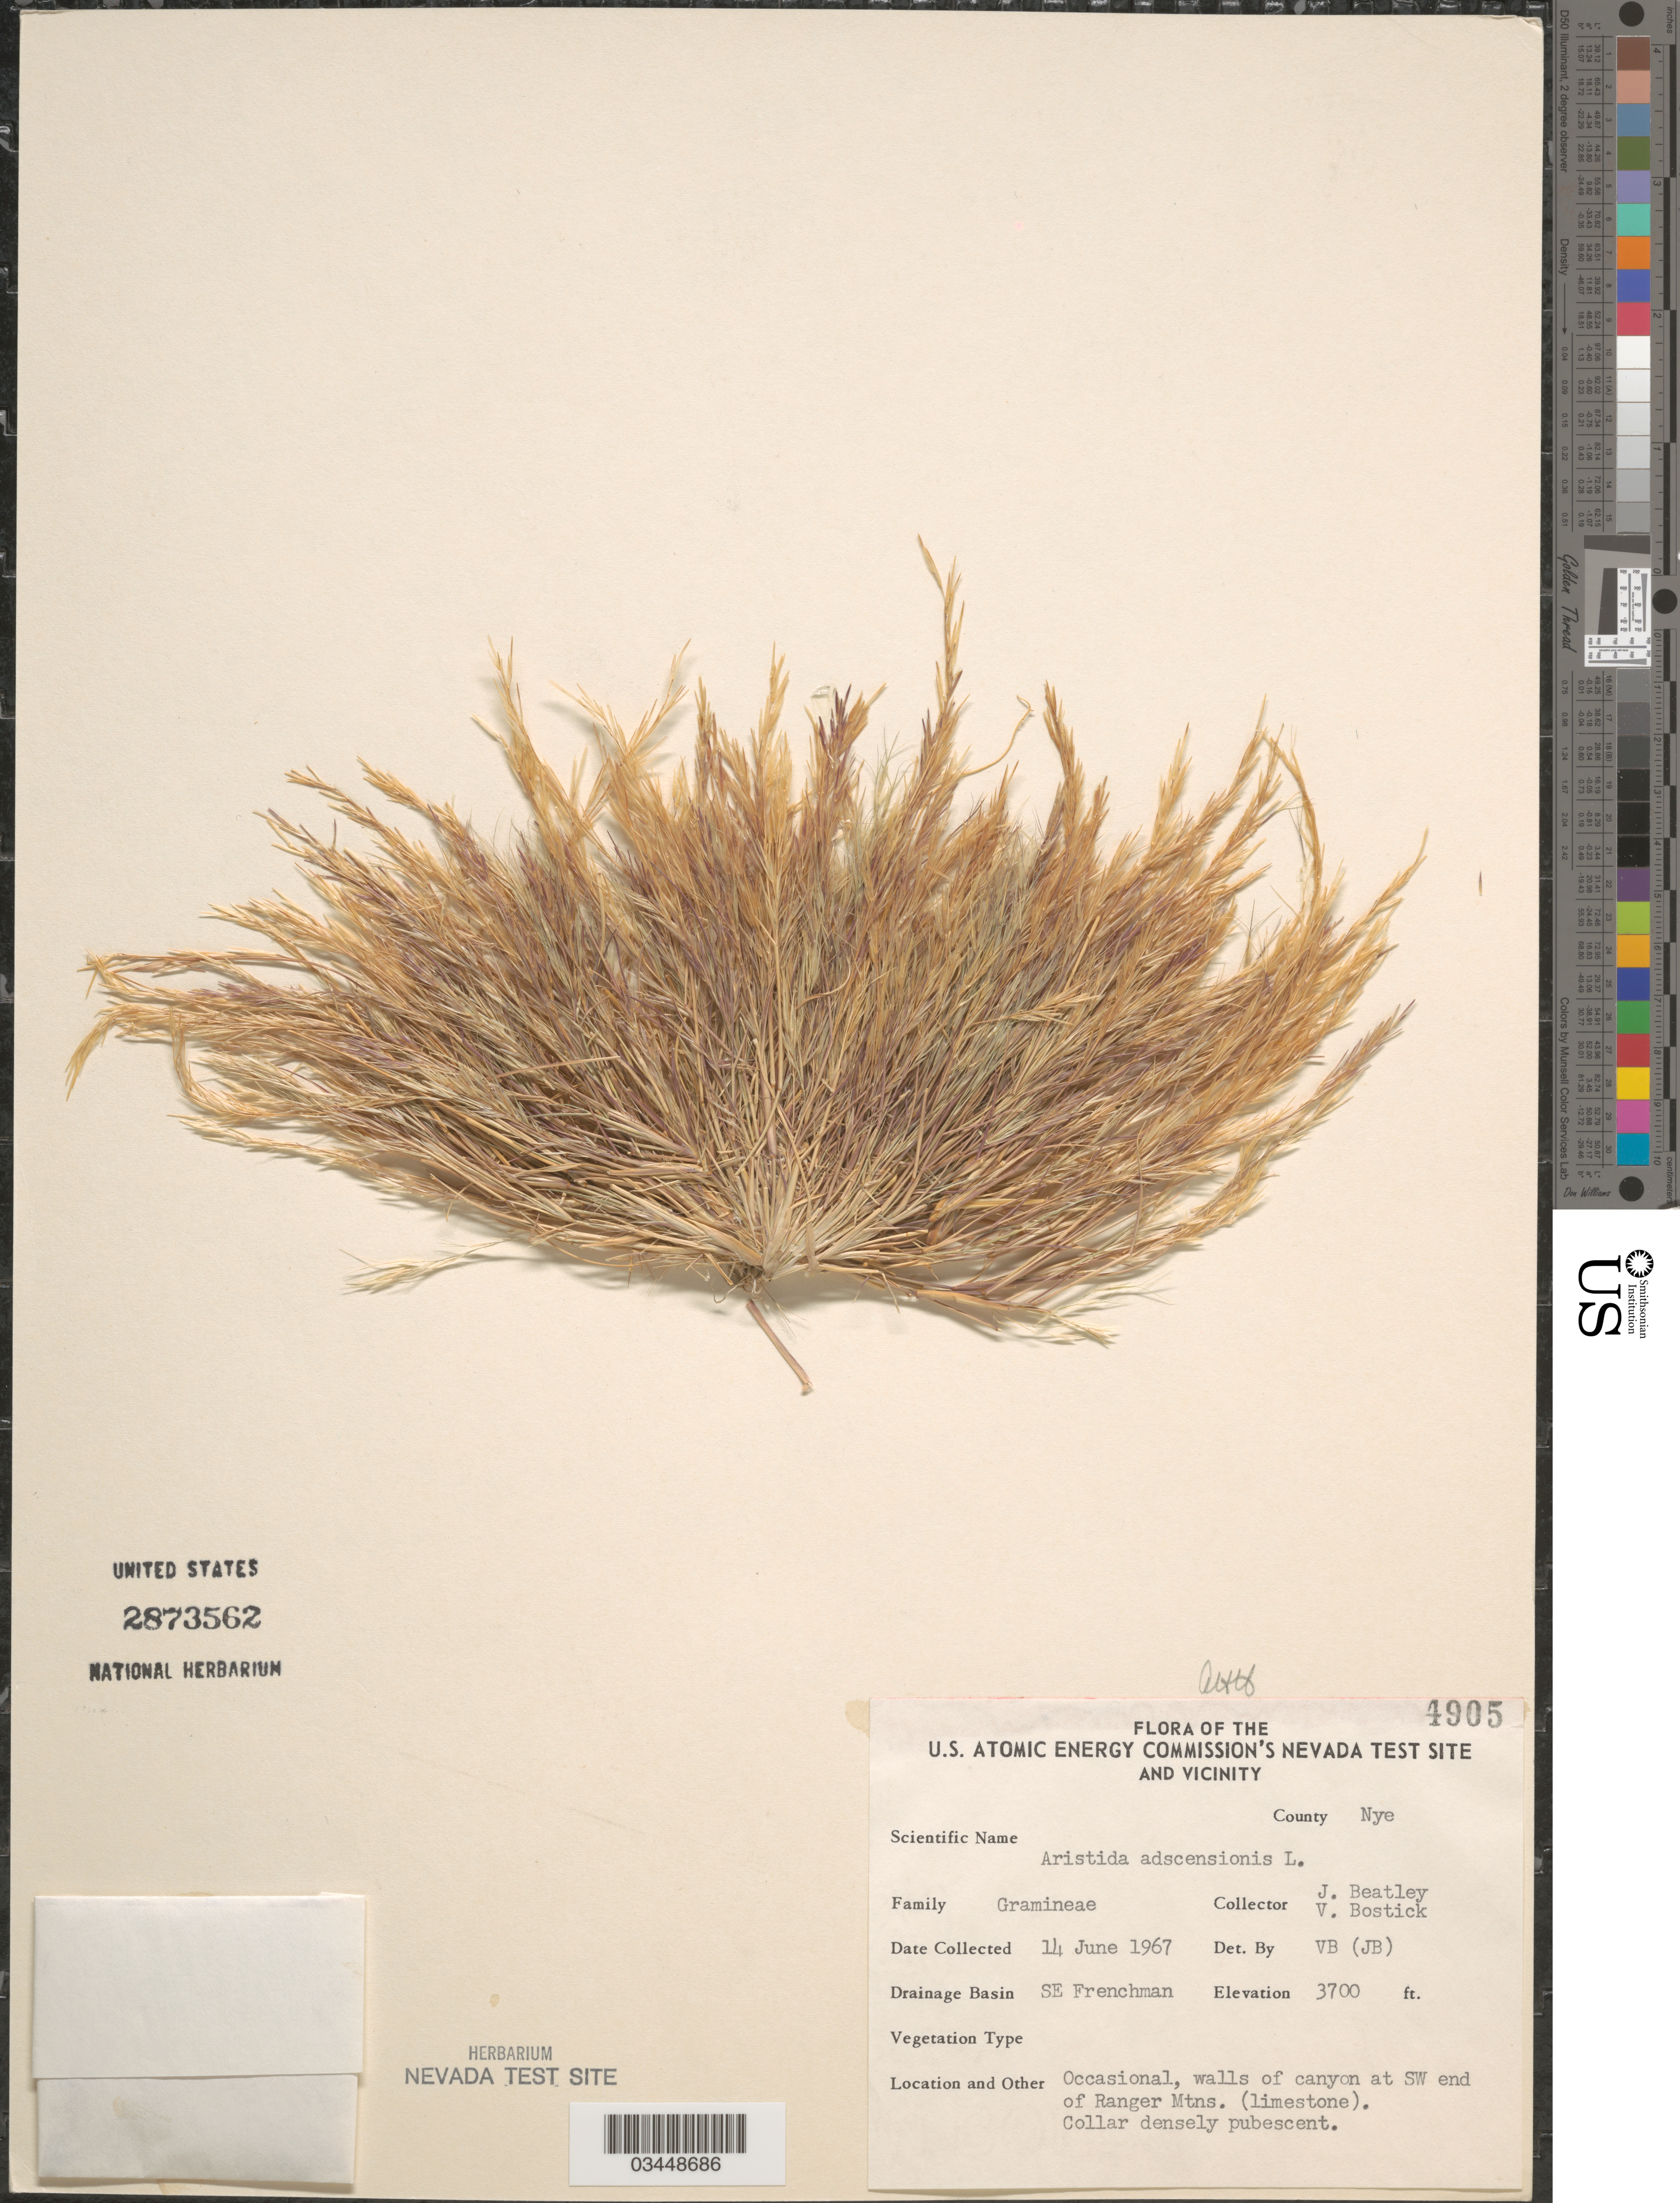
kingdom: Plantae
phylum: Tracheophyta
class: Liliopsida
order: Poales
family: Poaceae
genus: Aristida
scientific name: Aristida adscensionis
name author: L.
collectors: J. C. Beatley & V. Bostick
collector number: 4905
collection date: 1967-06-14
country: United States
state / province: Nevada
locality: The U.S. Atomic Energy Commission's Nevada Test Site and Vicinity. County Nye. Drainage Basin SE Frenchman. Walls of canyon at SW end of Ranger Mtns.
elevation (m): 1128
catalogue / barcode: US 2873562